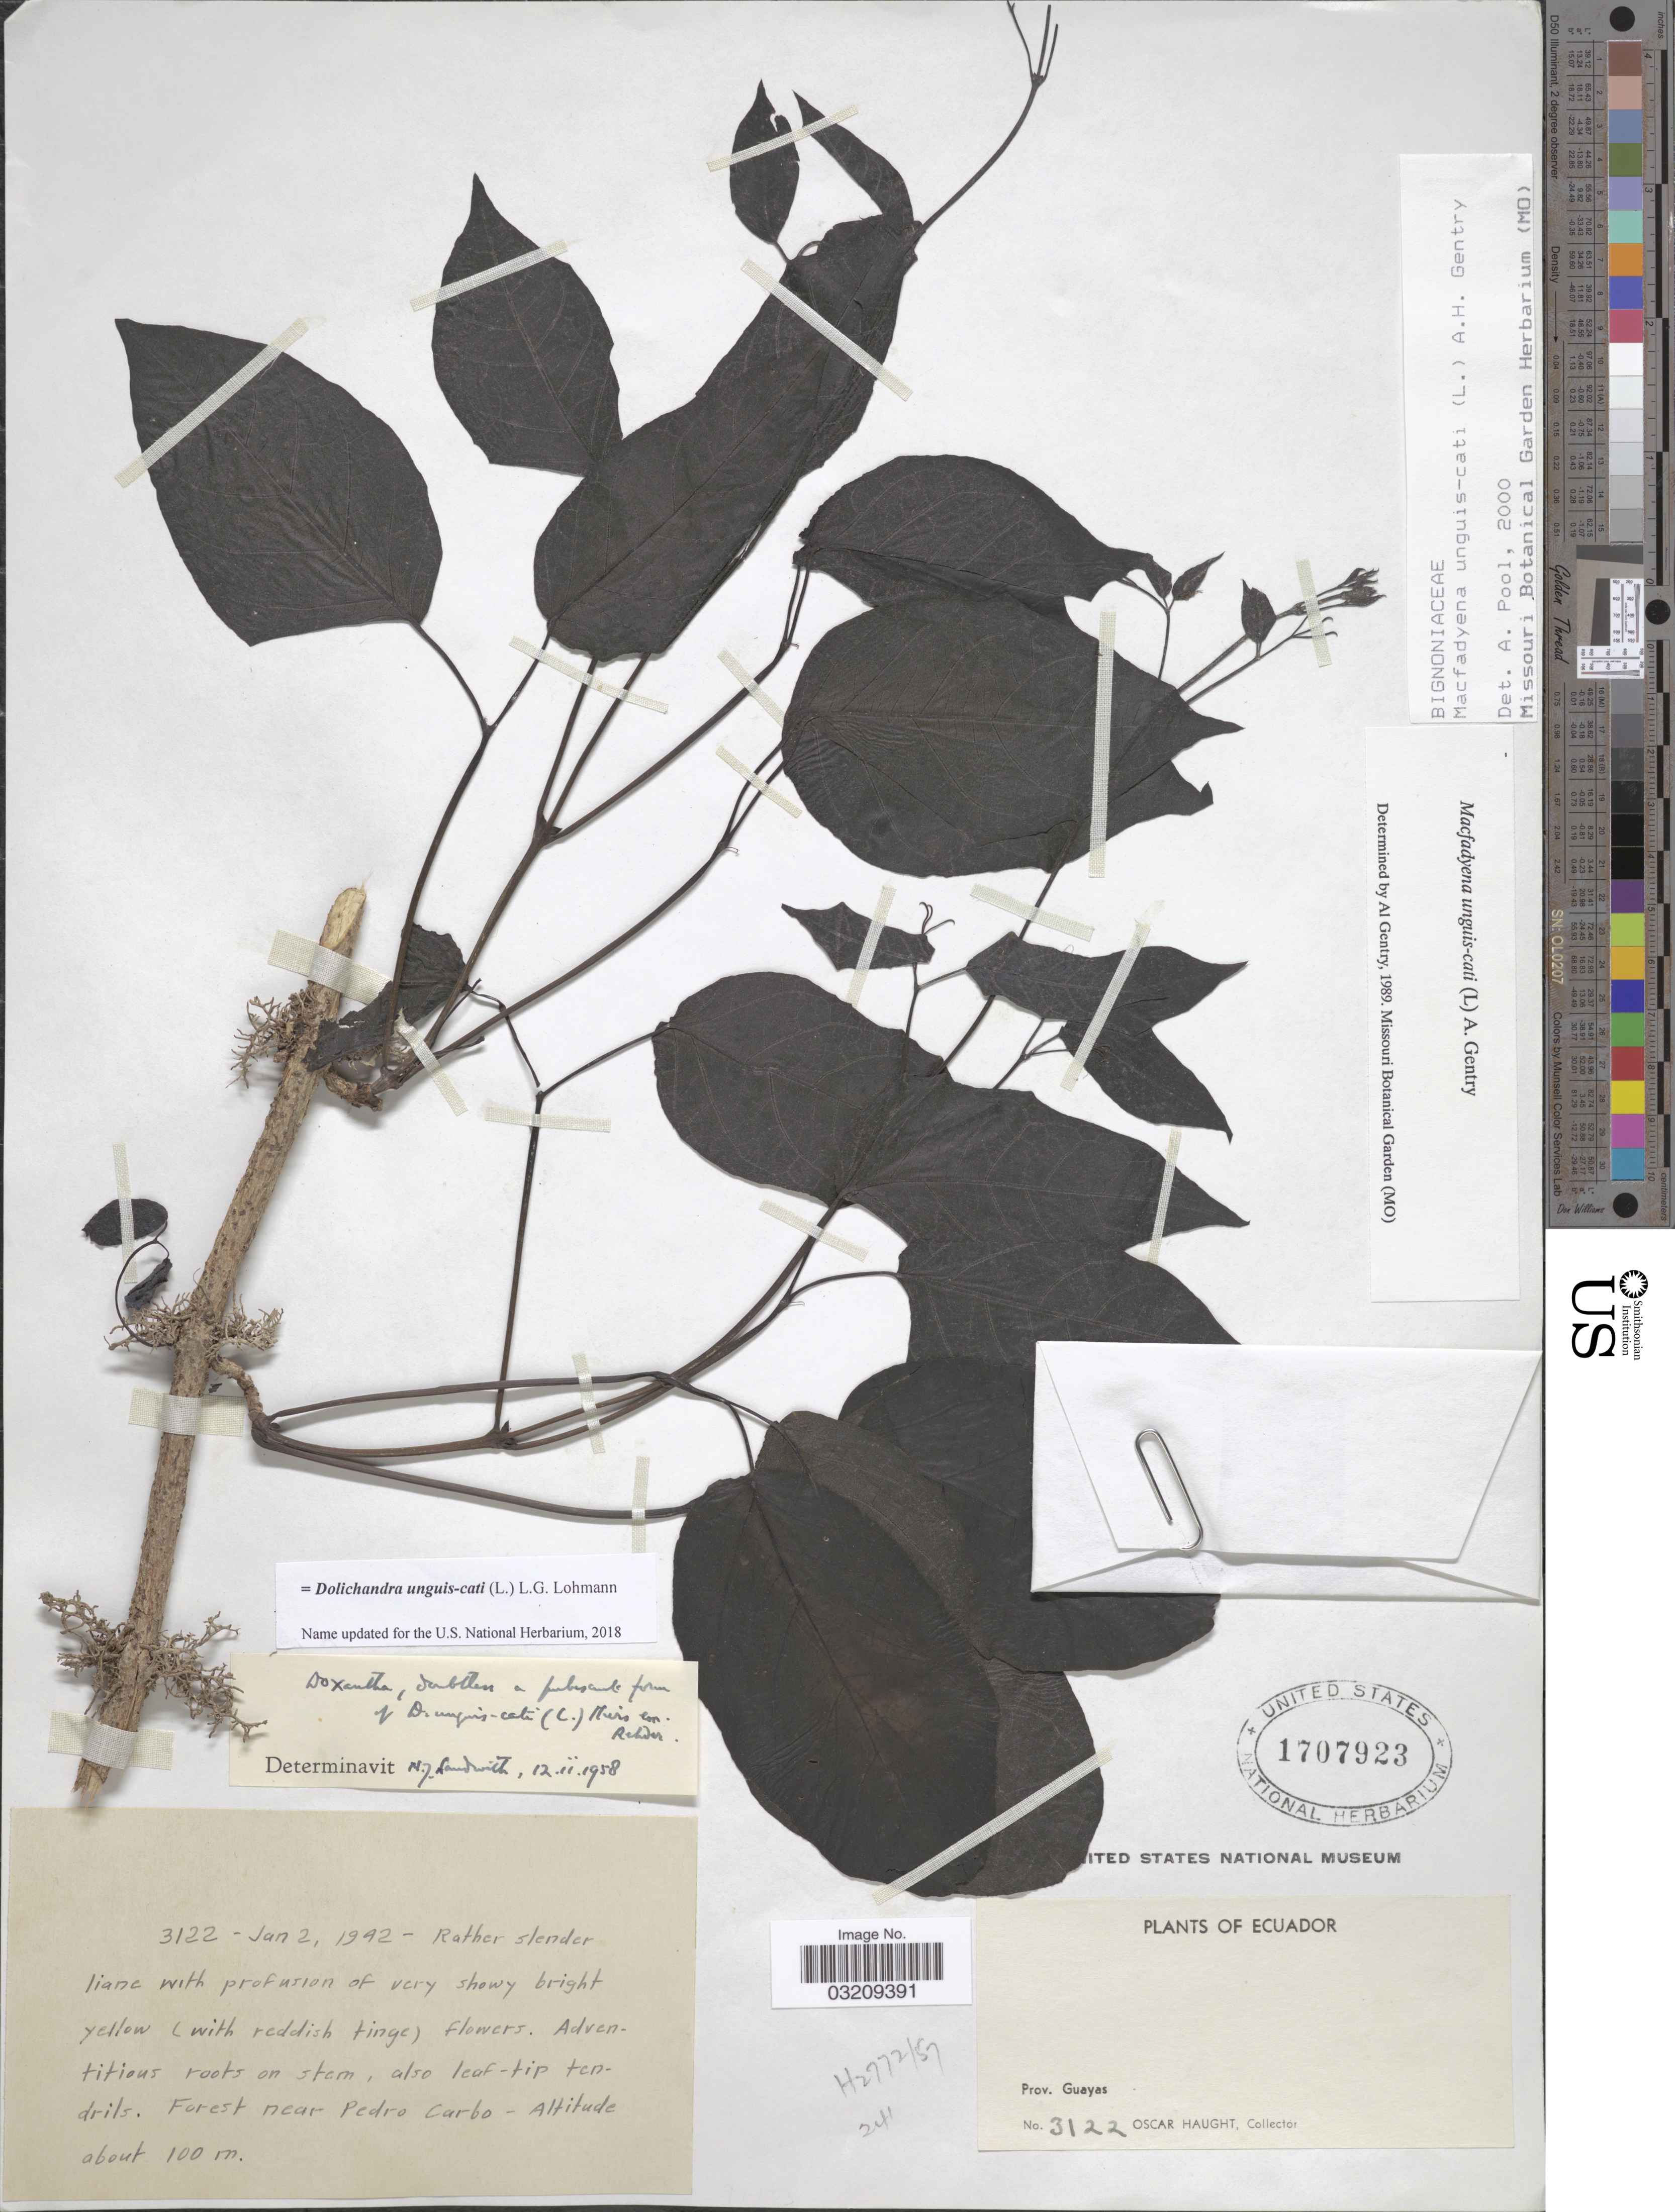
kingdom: Plantae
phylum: Tracheophyta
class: Magnoliopsida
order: Lamiales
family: Bignoniaceae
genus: Dolichandra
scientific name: Dolichandra unguis-cati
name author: (L.) L.G. Lohmann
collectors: O. L. Haught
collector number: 3122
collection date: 1942-01-02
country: Ecuador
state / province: Guayas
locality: Forest near Pedro Carbo.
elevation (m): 100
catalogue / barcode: US 1707923